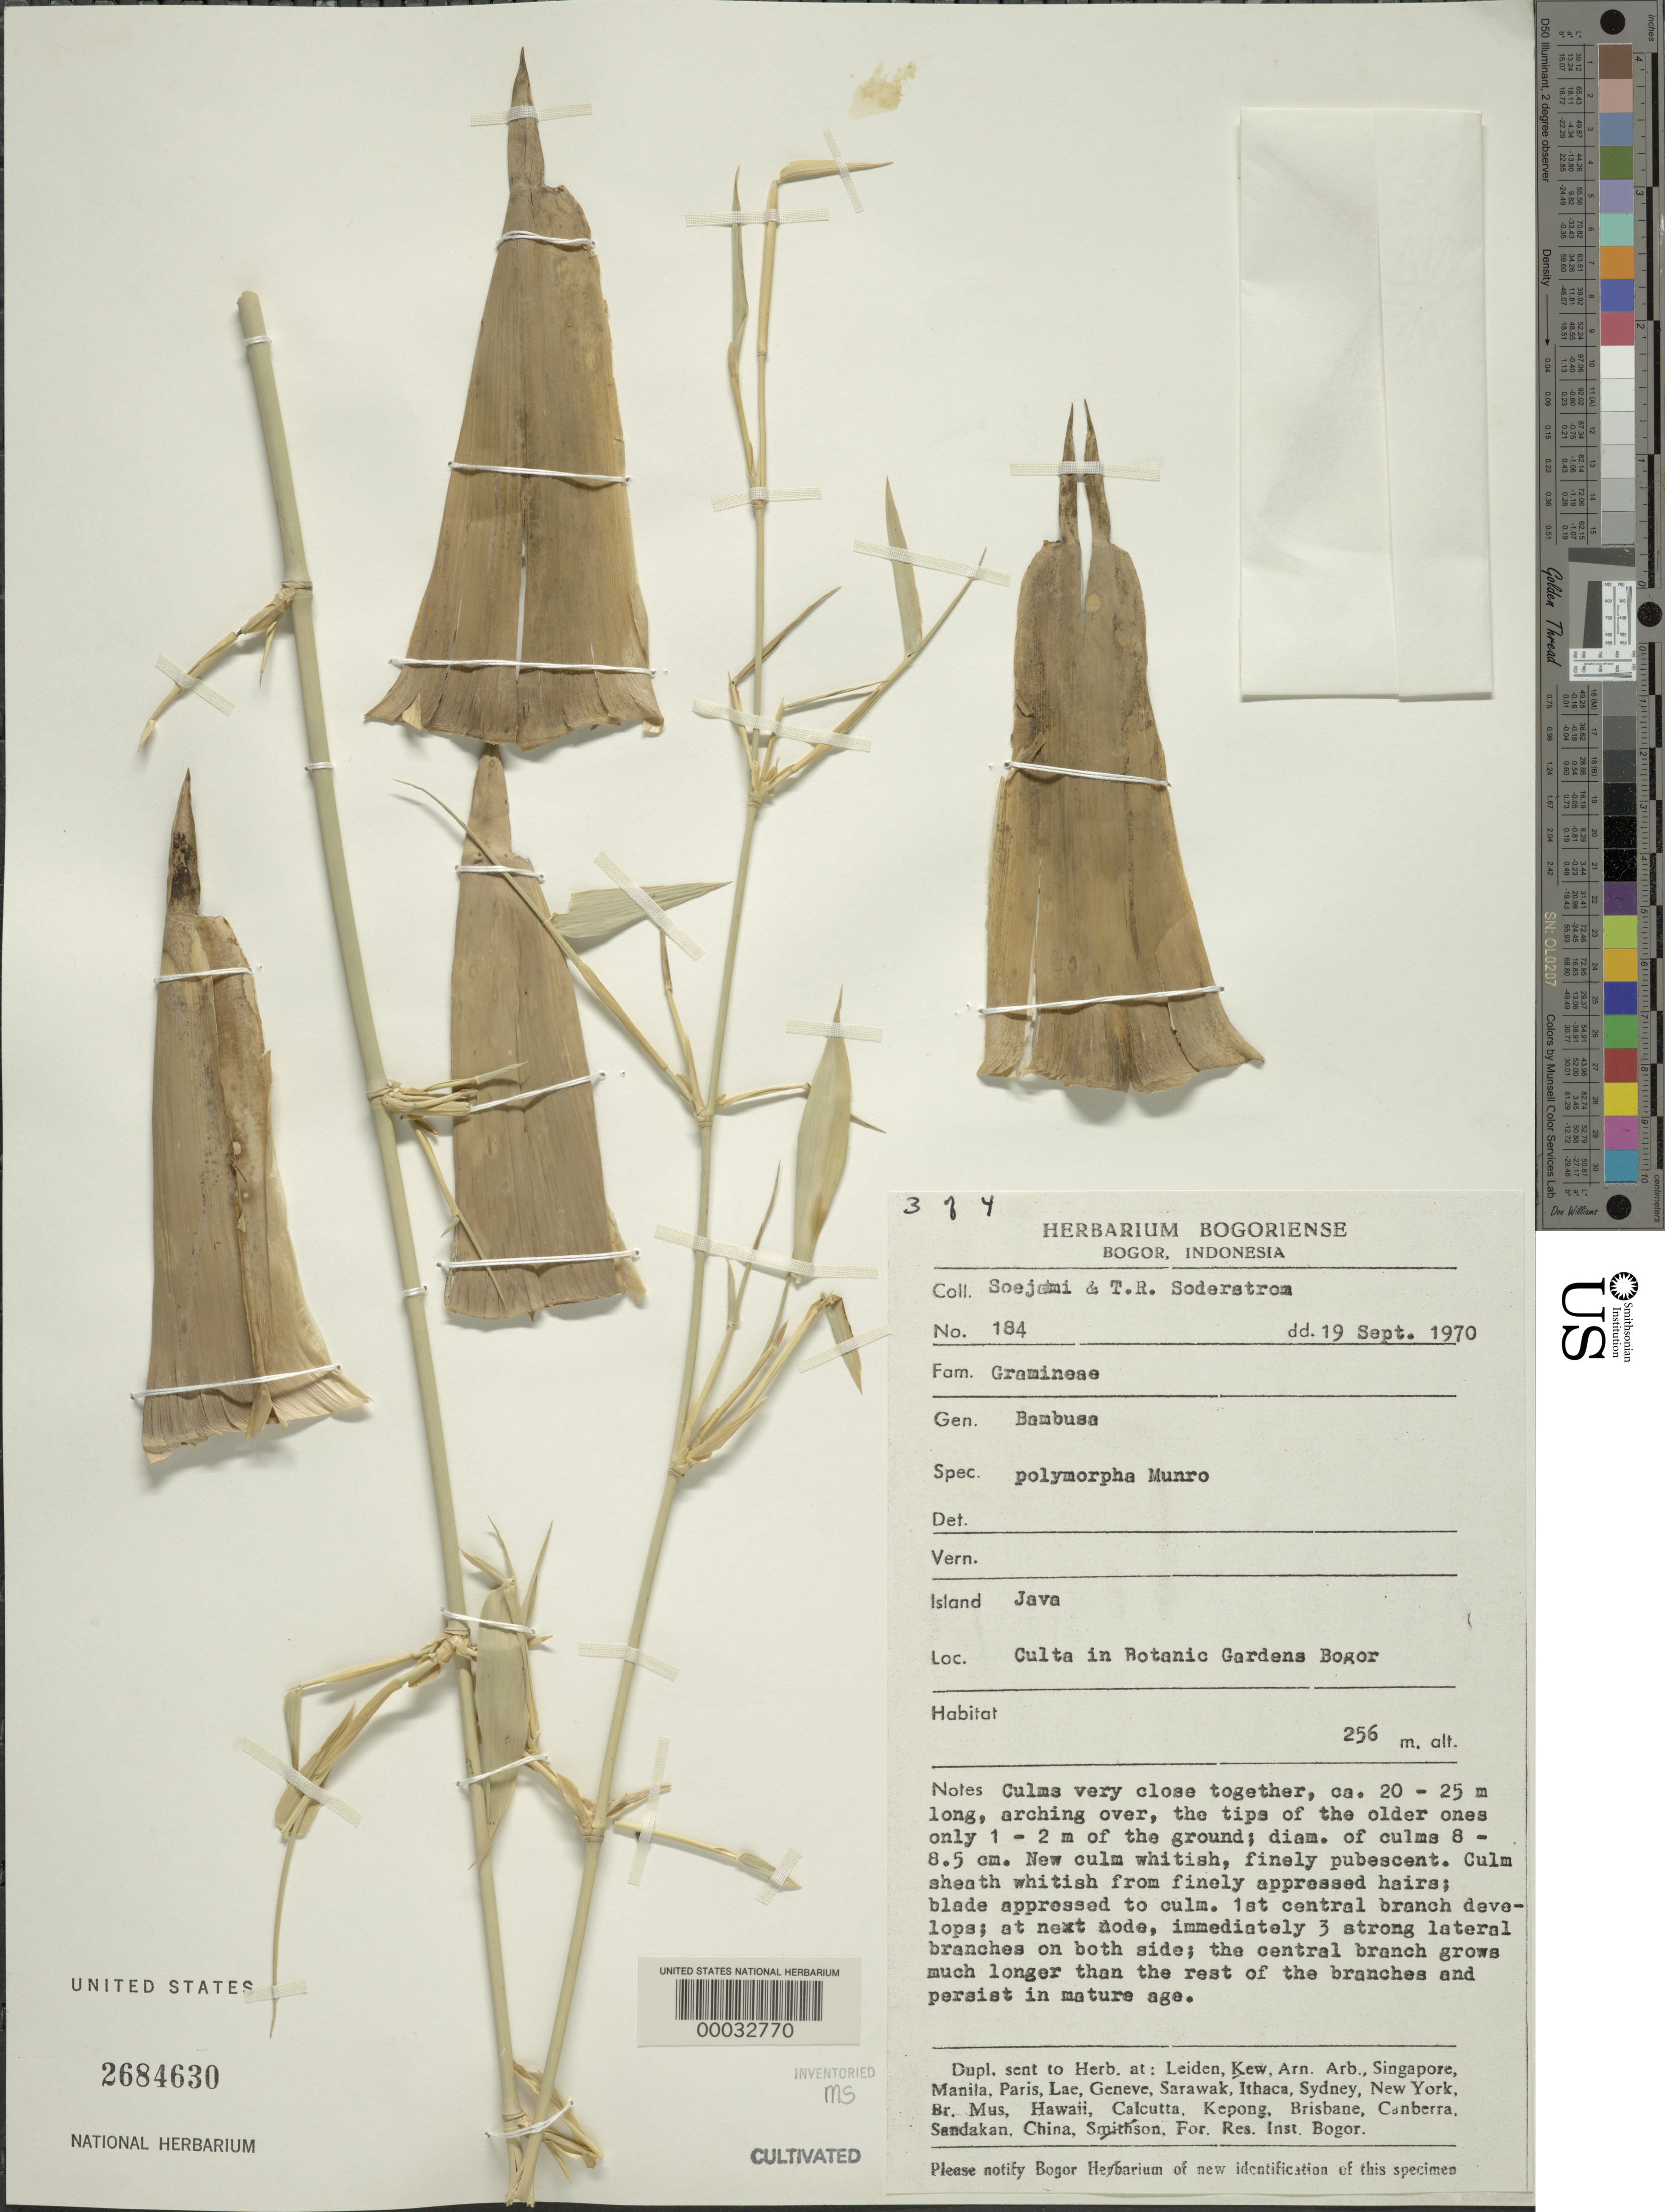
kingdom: Plantae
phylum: Tracheophyta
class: Liliopsida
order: Poales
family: Poaceae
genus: Bambusa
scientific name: Bambusa polymorpha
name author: Munro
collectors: -. Soejami & T. R. Soderstrom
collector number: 184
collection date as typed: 19 Sep 1970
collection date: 1970-09-19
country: Indonesia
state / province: Java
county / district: Jawa Barat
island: Java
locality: Bogor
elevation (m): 256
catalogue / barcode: US 2684630